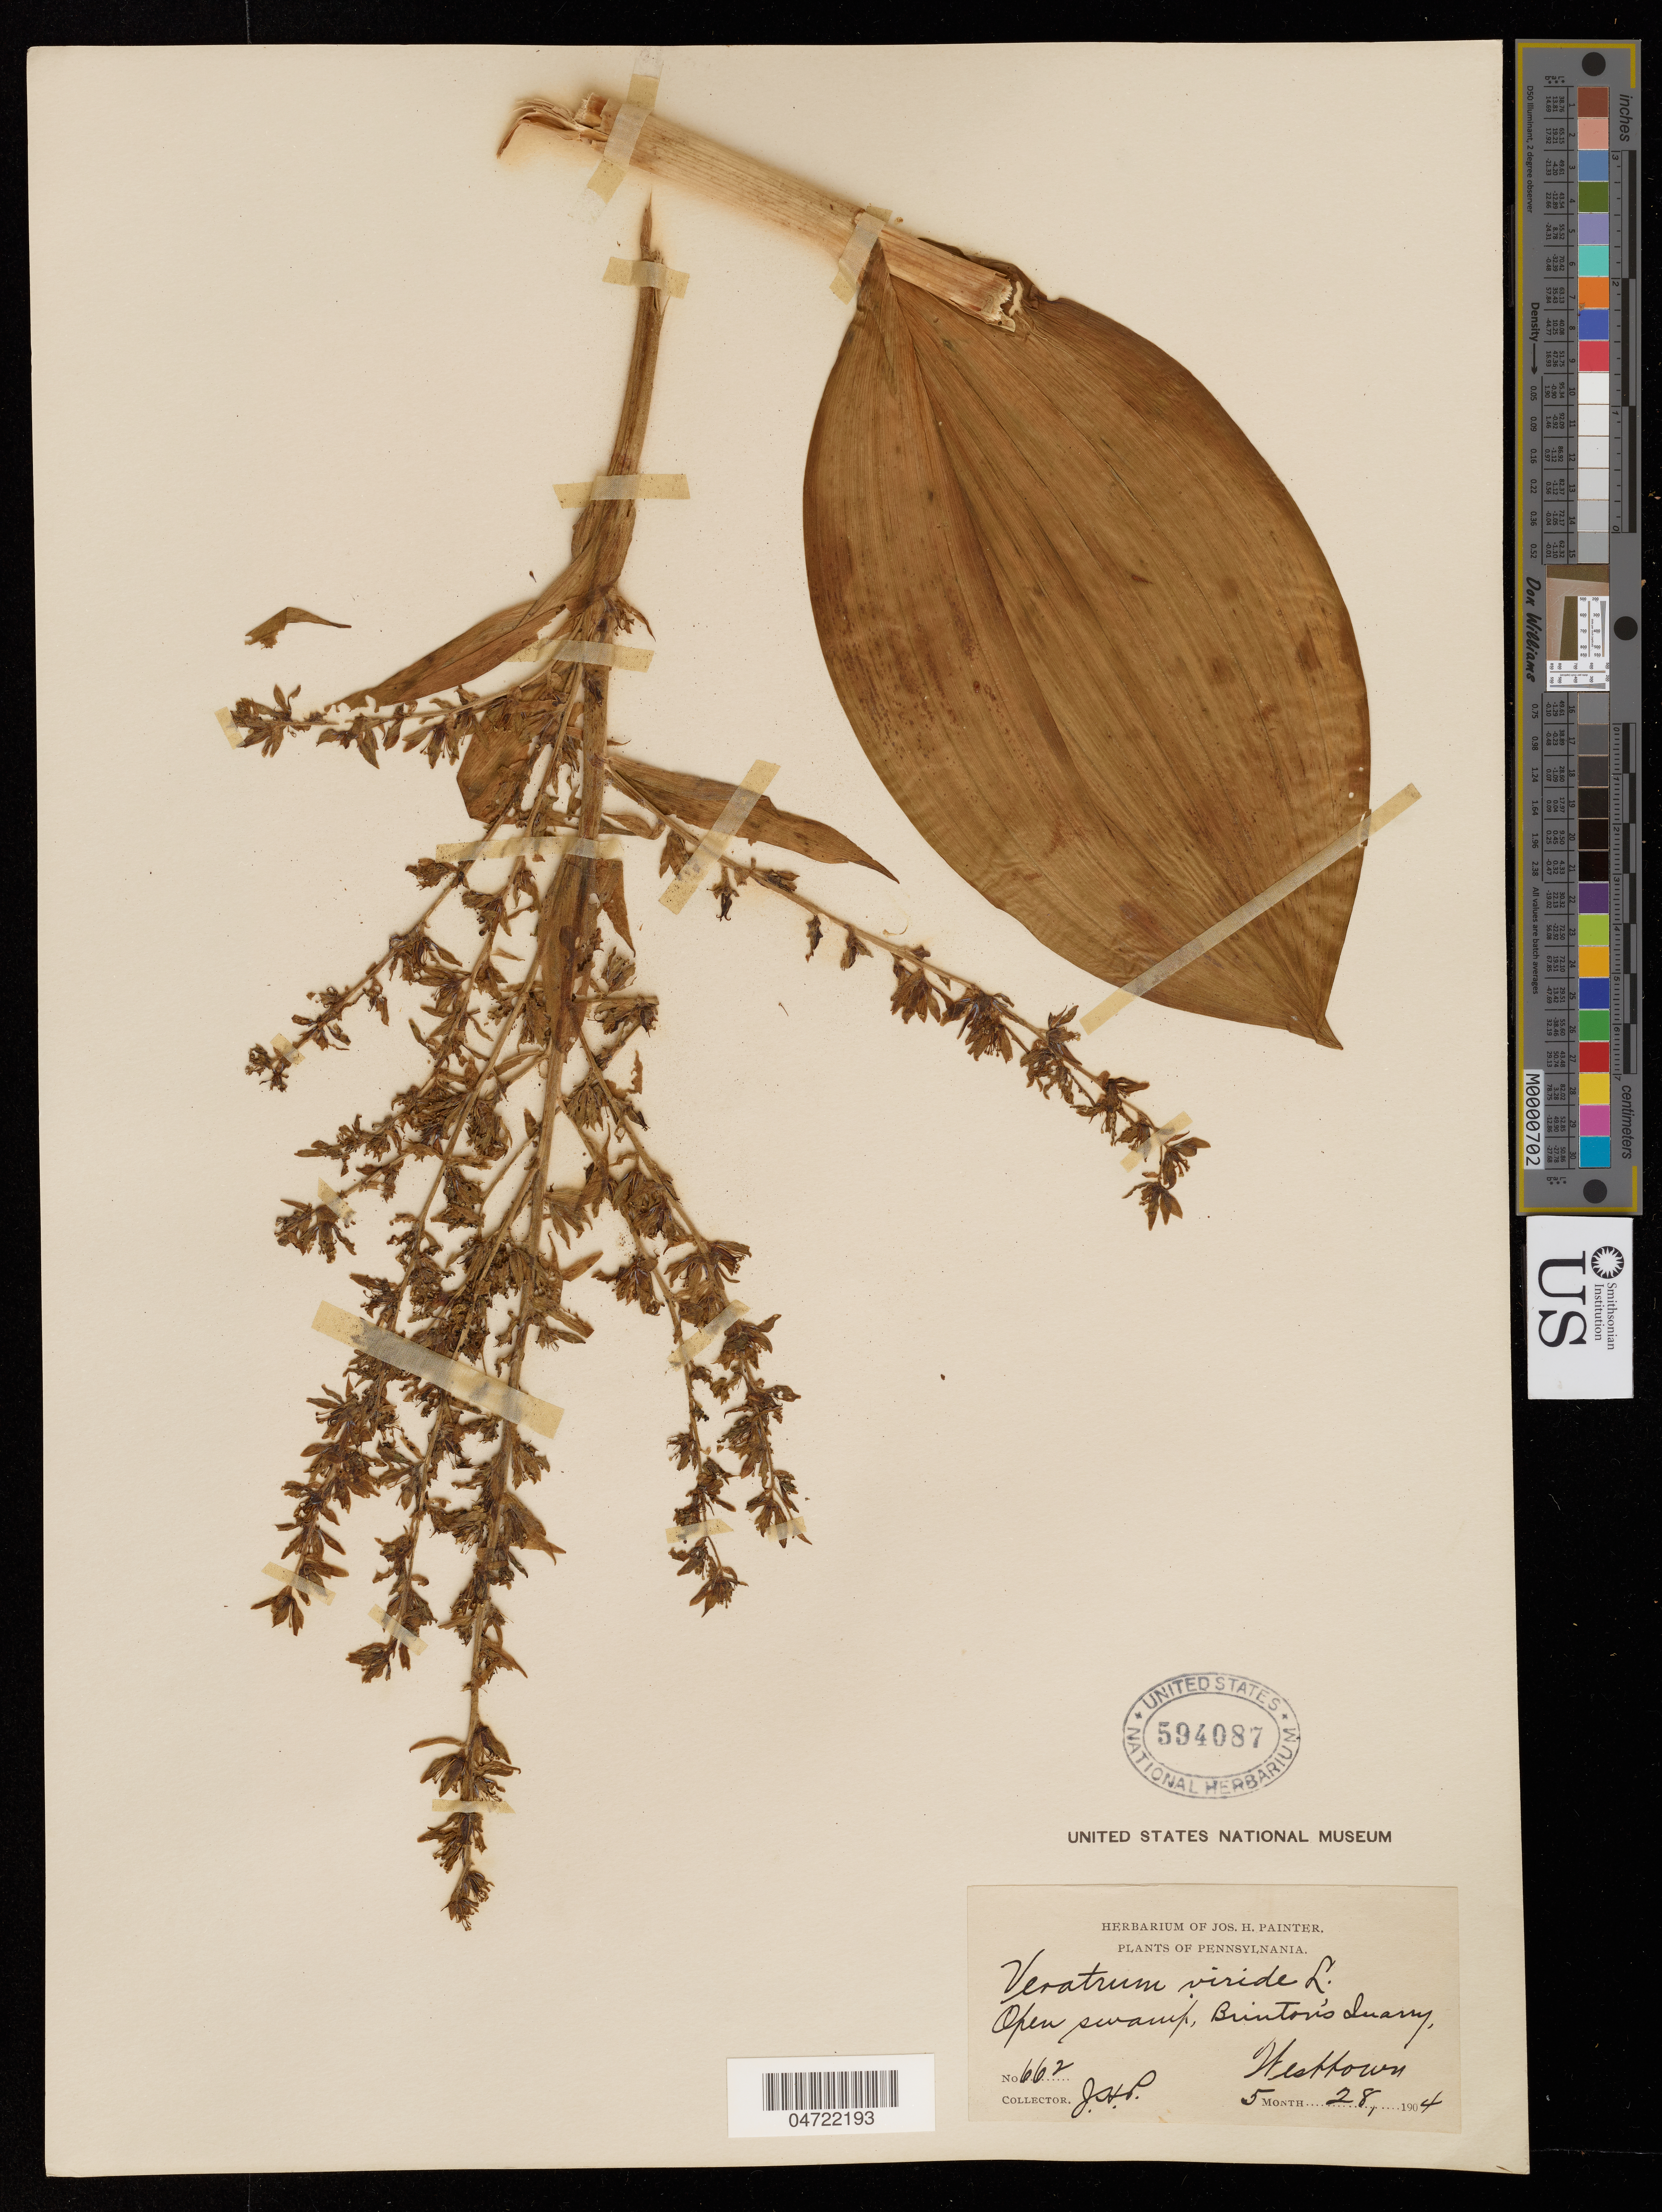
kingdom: Plantae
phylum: Tracheophyta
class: Liliopsida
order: Liliales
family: Melanthiaceae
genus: Veratrum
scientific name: Veratrum viride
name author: Aiton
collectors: J. H. Painter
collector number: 662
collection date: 1904-05-28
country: United States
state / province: Pennsylvania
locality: Brinton's Quarry, Westtown.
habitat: Open swamp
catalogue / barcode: US 594087